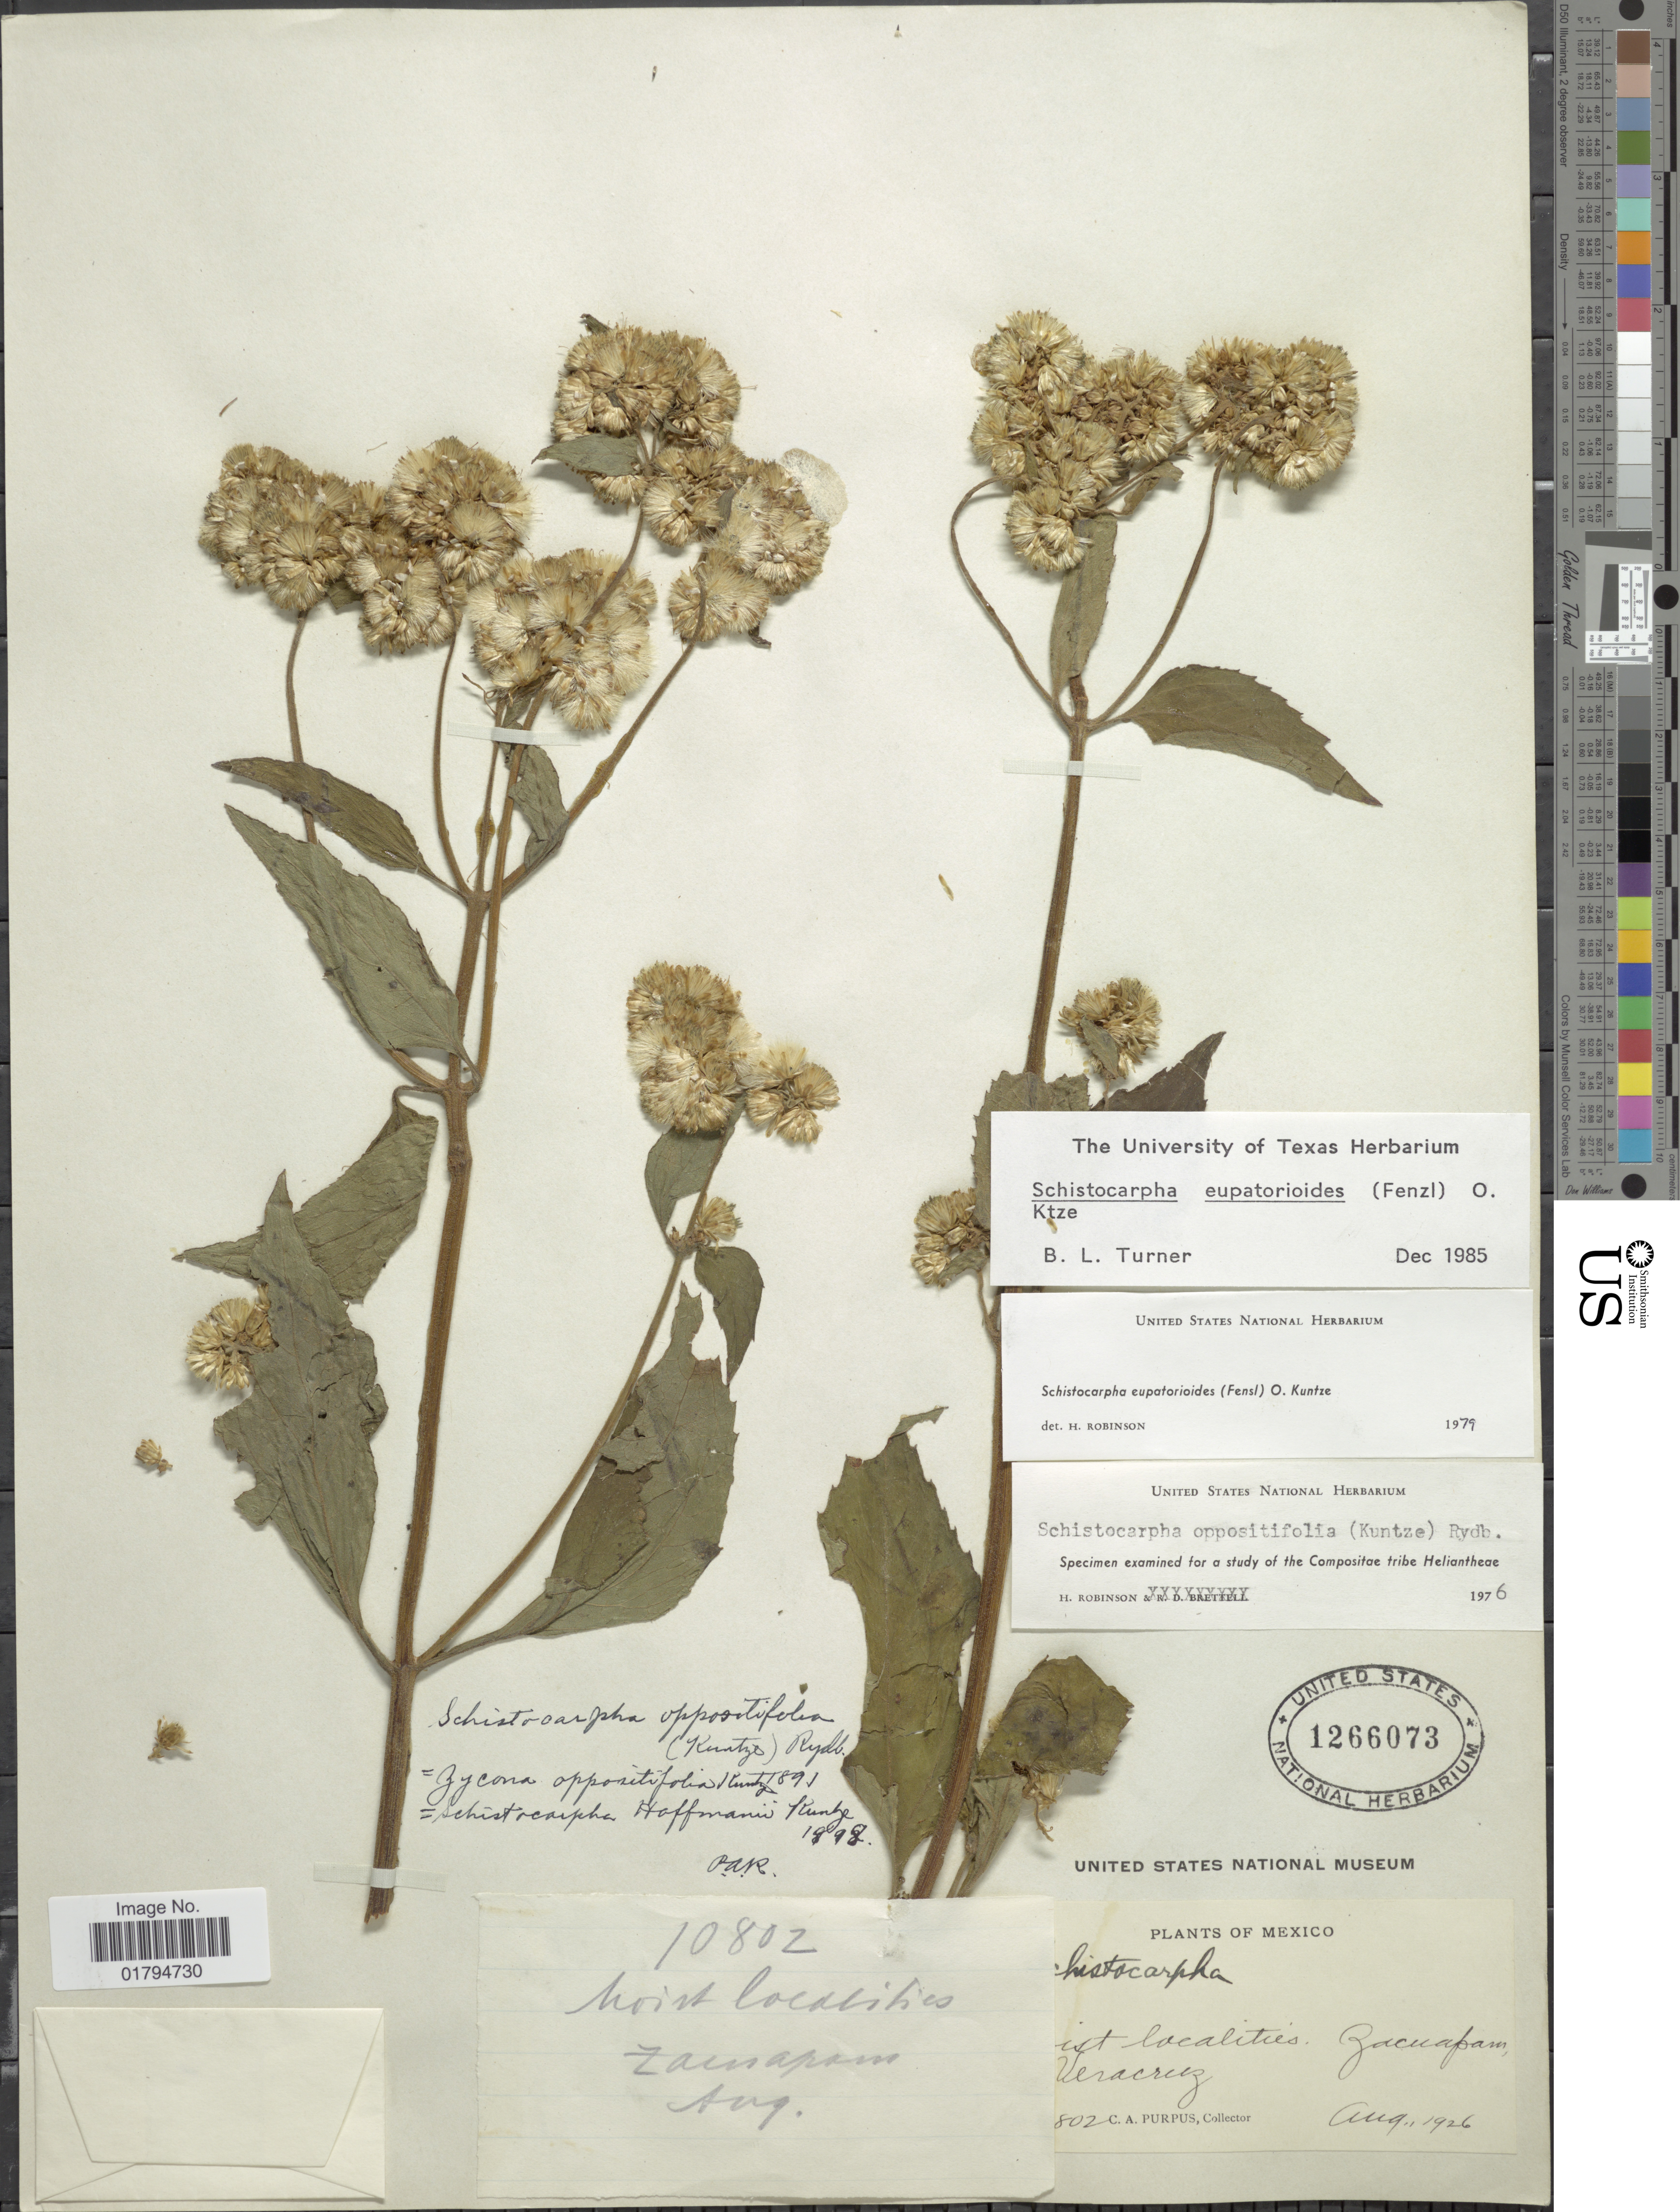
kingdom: Plantae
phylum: Tracheophyta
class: Magnoliopsida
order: Asterales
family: Asteraceae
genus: Schistocarpha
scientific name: Schistocarpha eupatorioides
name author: (Fenzl) Kuntze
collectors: C. A. Purpus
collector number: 802*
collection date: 1926-08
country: Mexico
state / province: Veracruz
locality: Zacualpan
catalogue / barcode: US 1266073